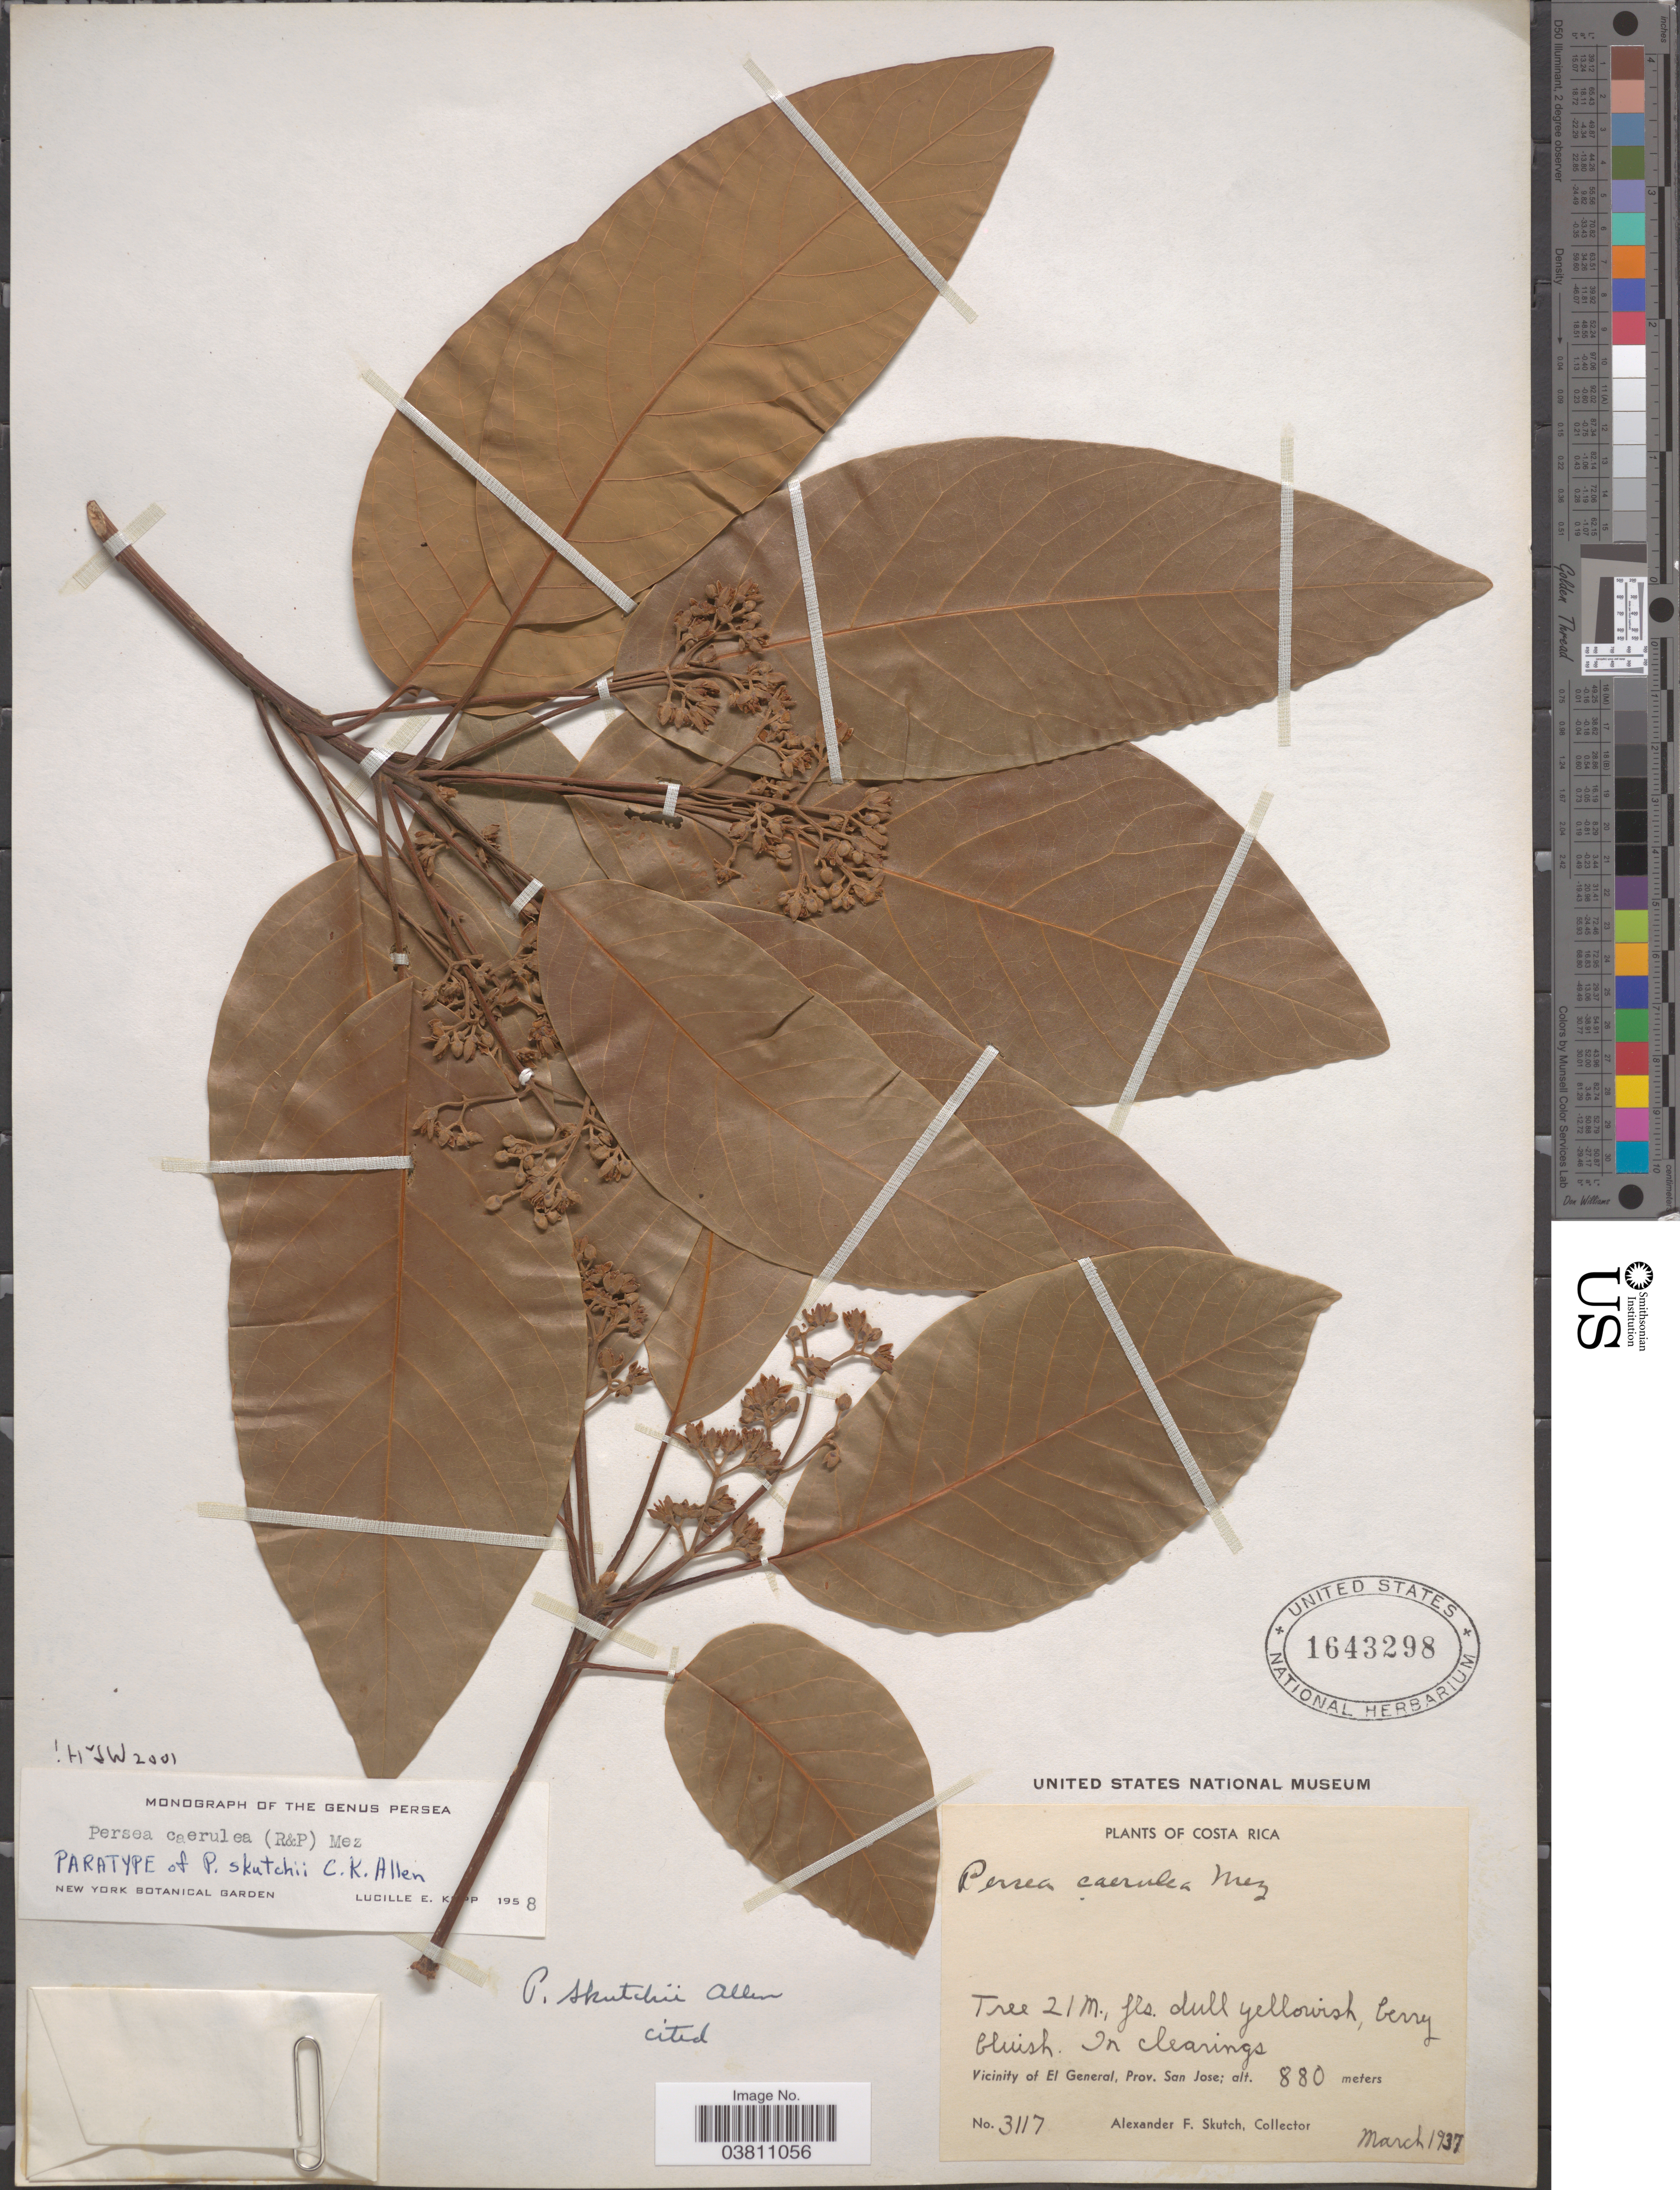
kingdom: Plantae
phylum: Tracheophyta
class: Magnoliopsida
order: Laurales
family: Lauraceae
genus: Persea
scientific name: Persea caerulea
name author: (Ruiz & Pav.) Mez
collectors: A. F. Skutch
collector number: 3117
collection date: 1937-03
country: Costa Rica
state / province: San José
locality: Vicinity of El General.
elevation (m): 880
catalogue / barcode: US 1643298